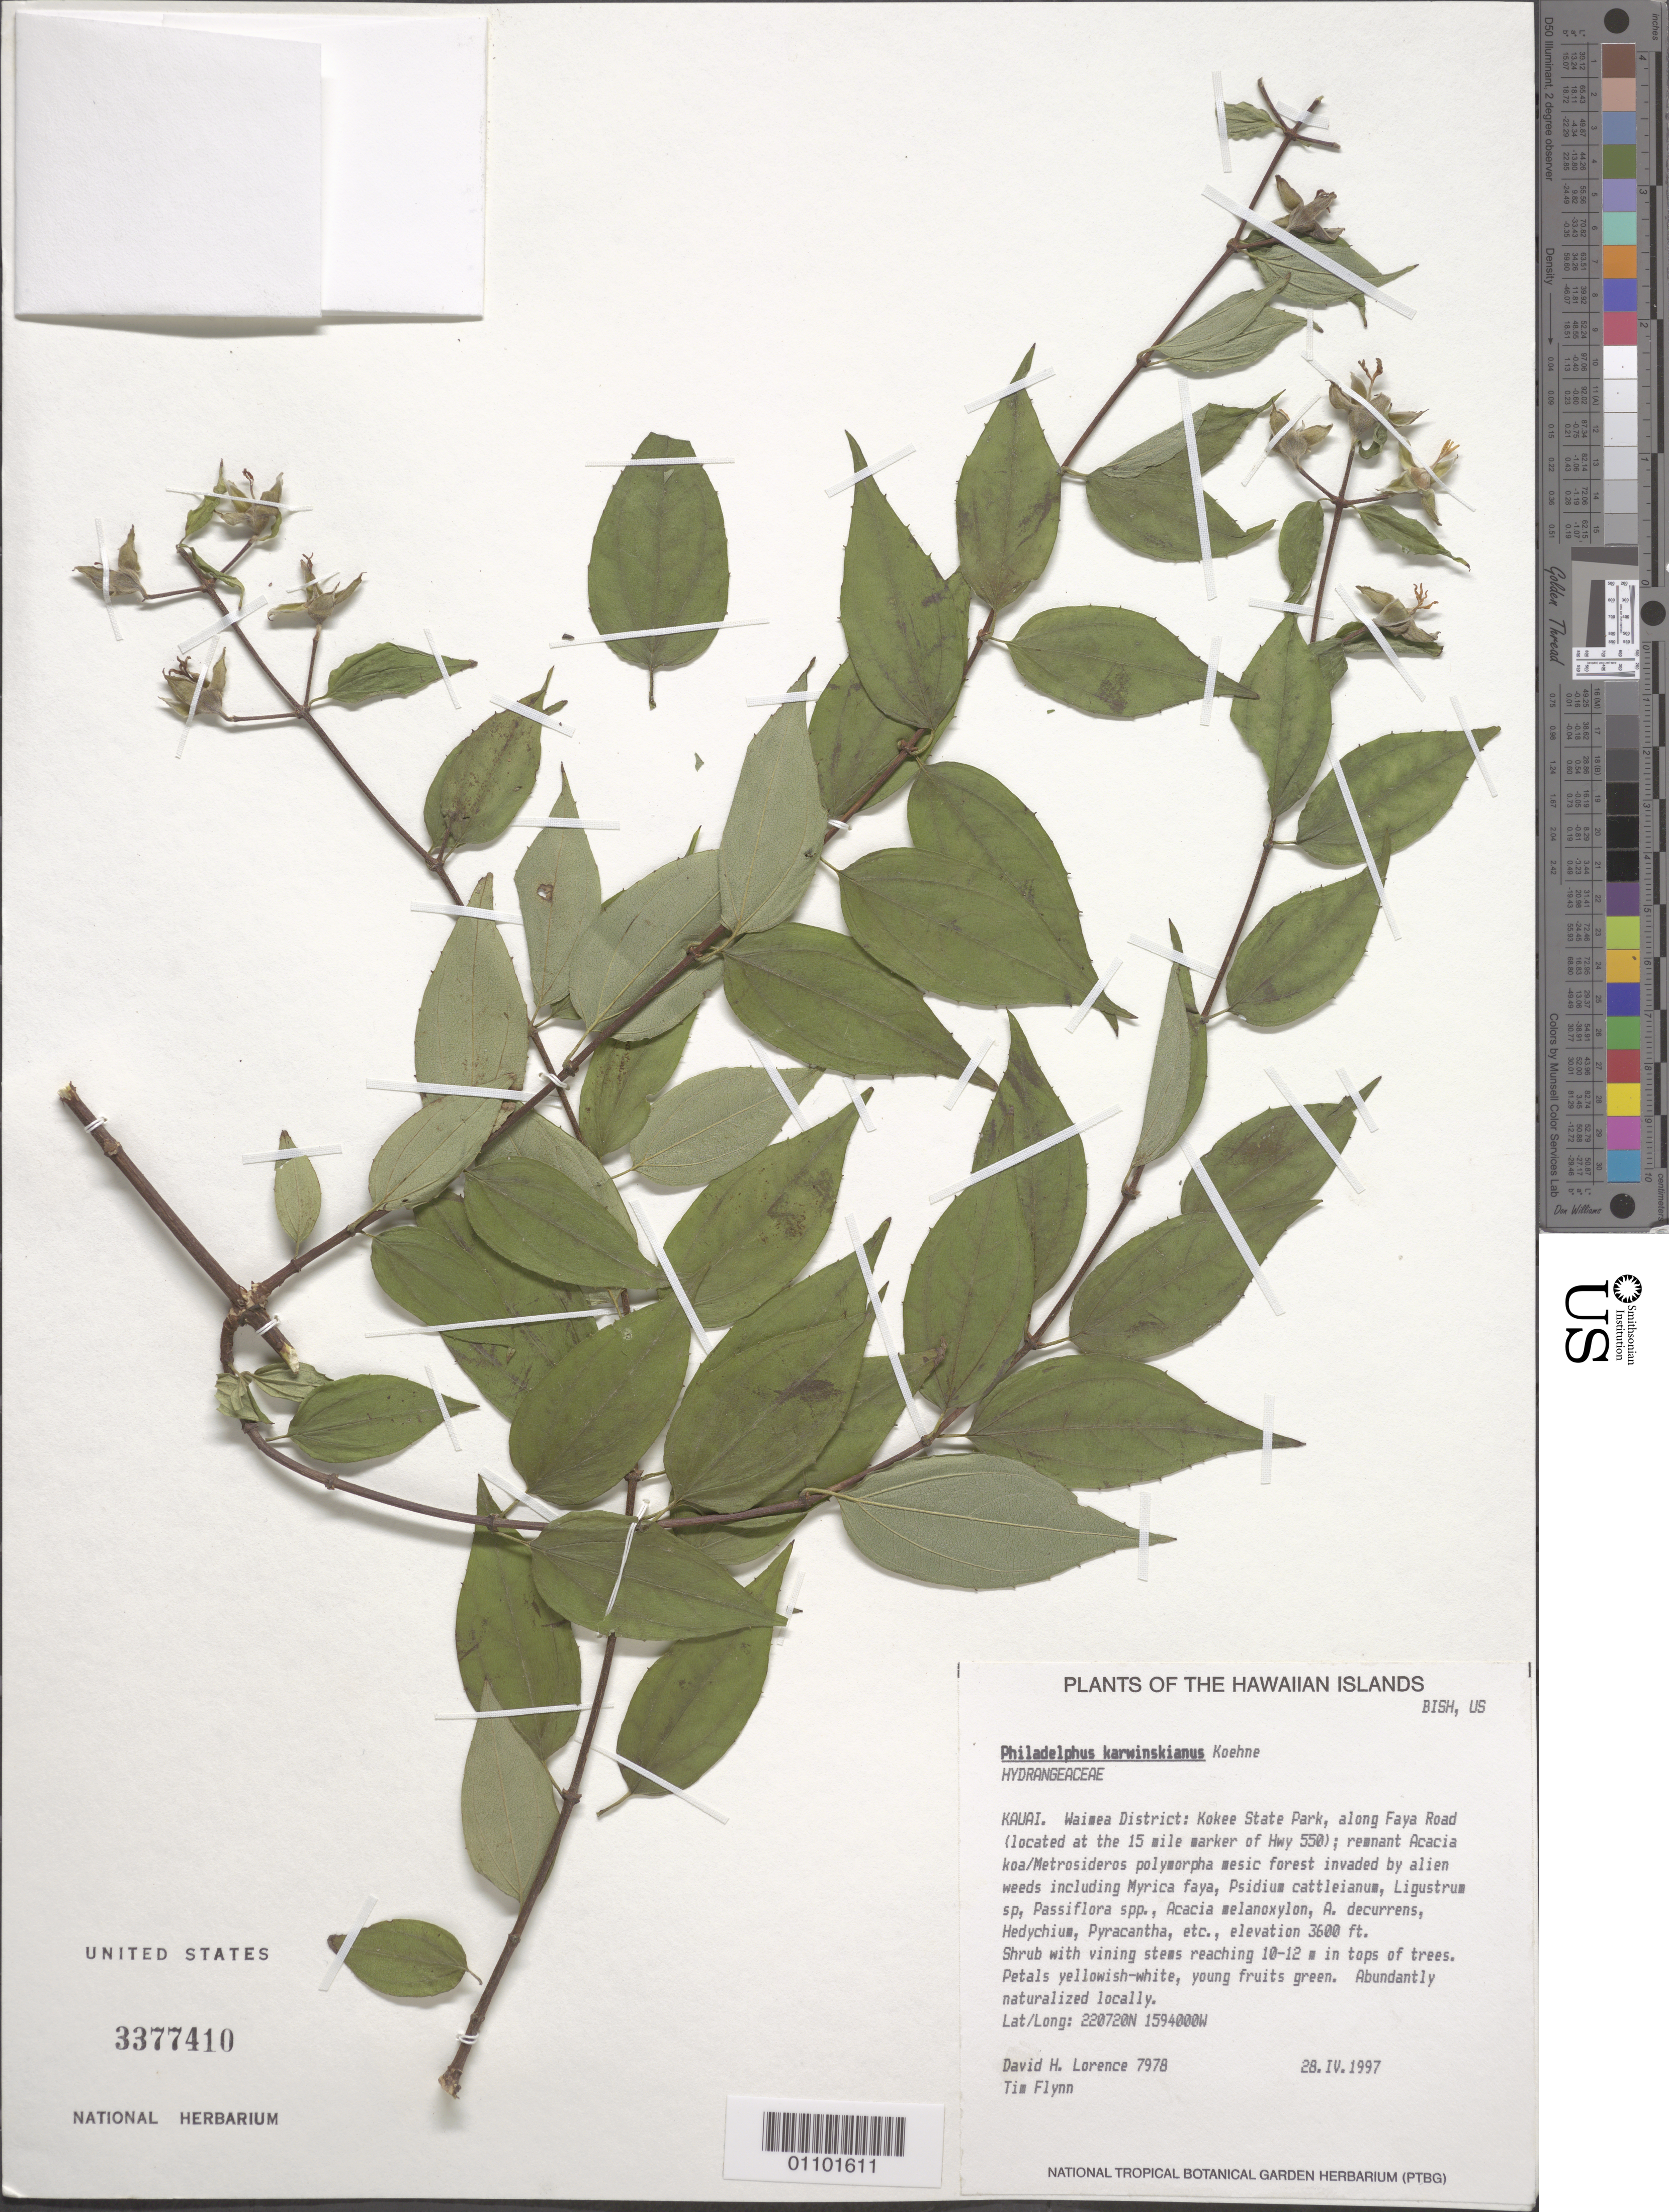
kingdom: Plantae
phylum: Tracheophyta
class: Magnoliopsida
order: Cornales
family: Hydrangeaceae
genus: Philadelphus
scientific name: Philadelphus karwinskyanus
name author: Koehne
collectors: D. Lorence & T. W. Flynn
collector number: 7978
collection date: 1997-04-28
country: United States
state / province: Hawaii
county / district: Kauai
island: Kaua'i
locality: Waimea District, Kokee State Park, along Faya Road, located at the 15 mile marker of Hwy 550.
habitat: Mesic forest.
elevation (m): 1097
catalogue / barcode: US 3377410